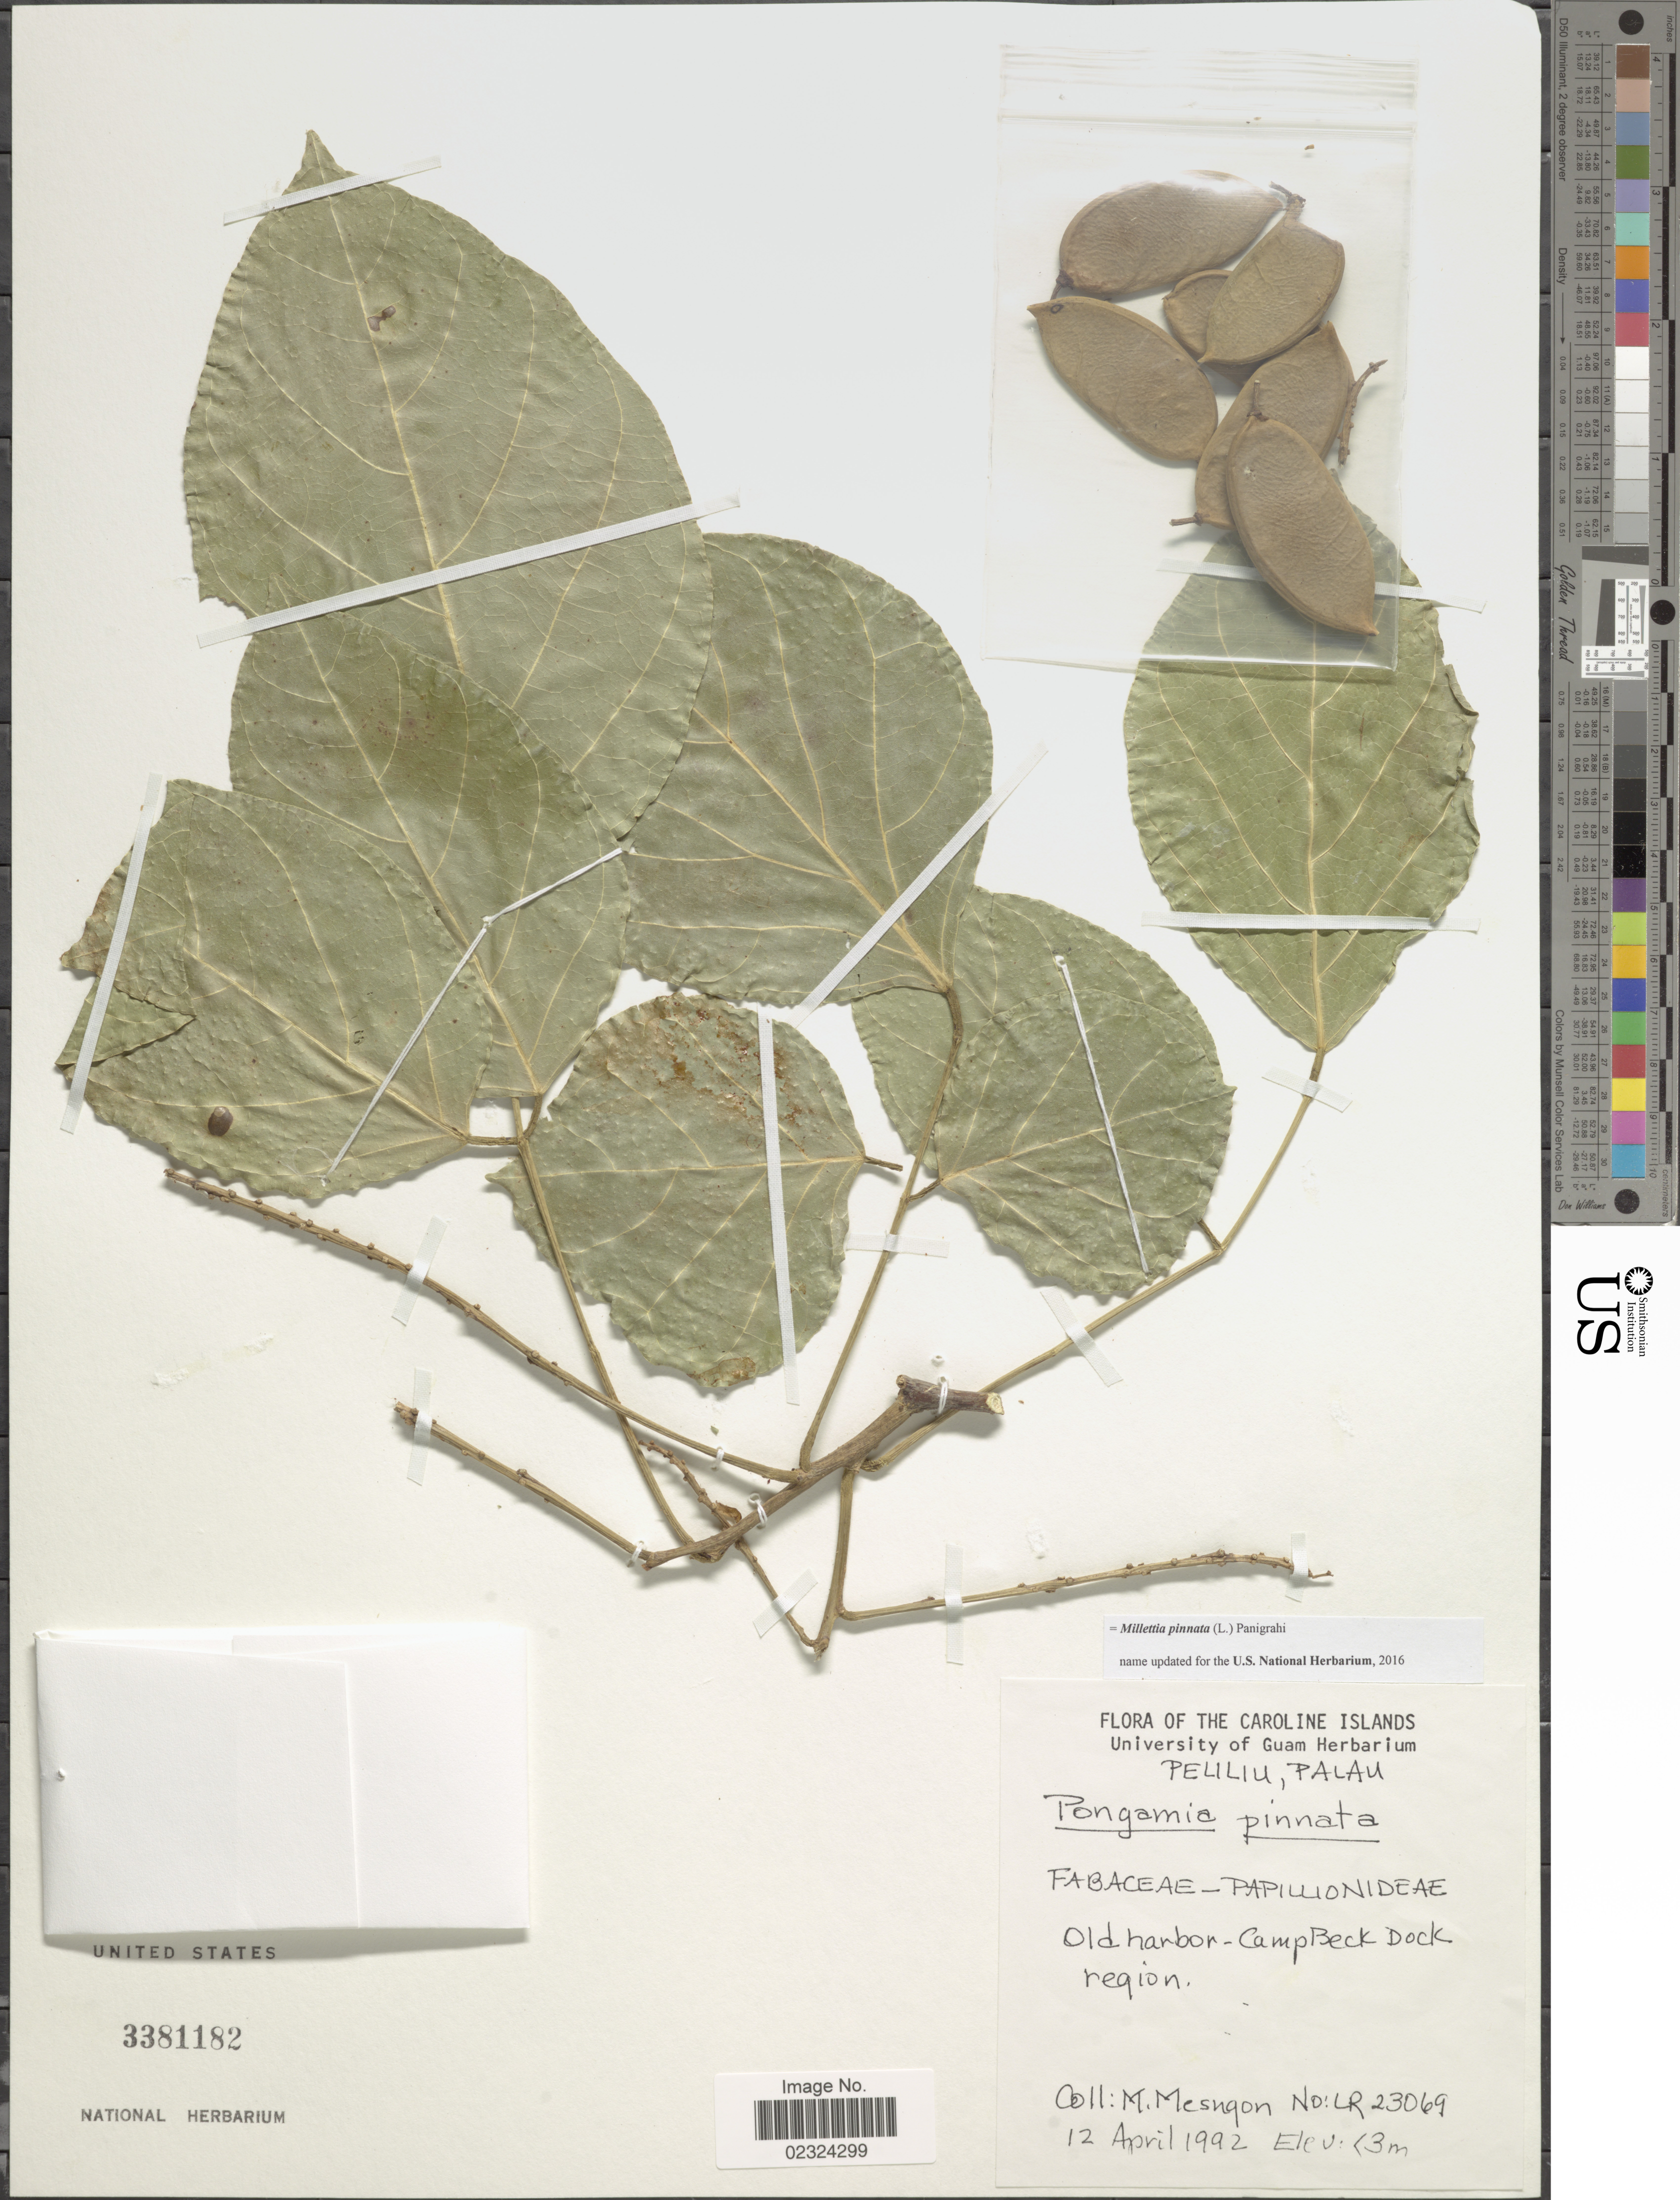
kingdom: Plantae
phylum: Tracheophyta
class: Magnoliopsida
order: Fabales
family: Fabaceae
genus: Millettia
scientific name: Millettia pinnata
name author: (L.) Panigrahi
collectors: M. Mesngon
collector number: LR23069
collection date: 1992-04-12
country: Palau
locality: Caroline Islands. Peliliu, Palau. Old harbor-Camp Beck Dock region.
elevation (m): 3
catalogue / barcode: US 3381182